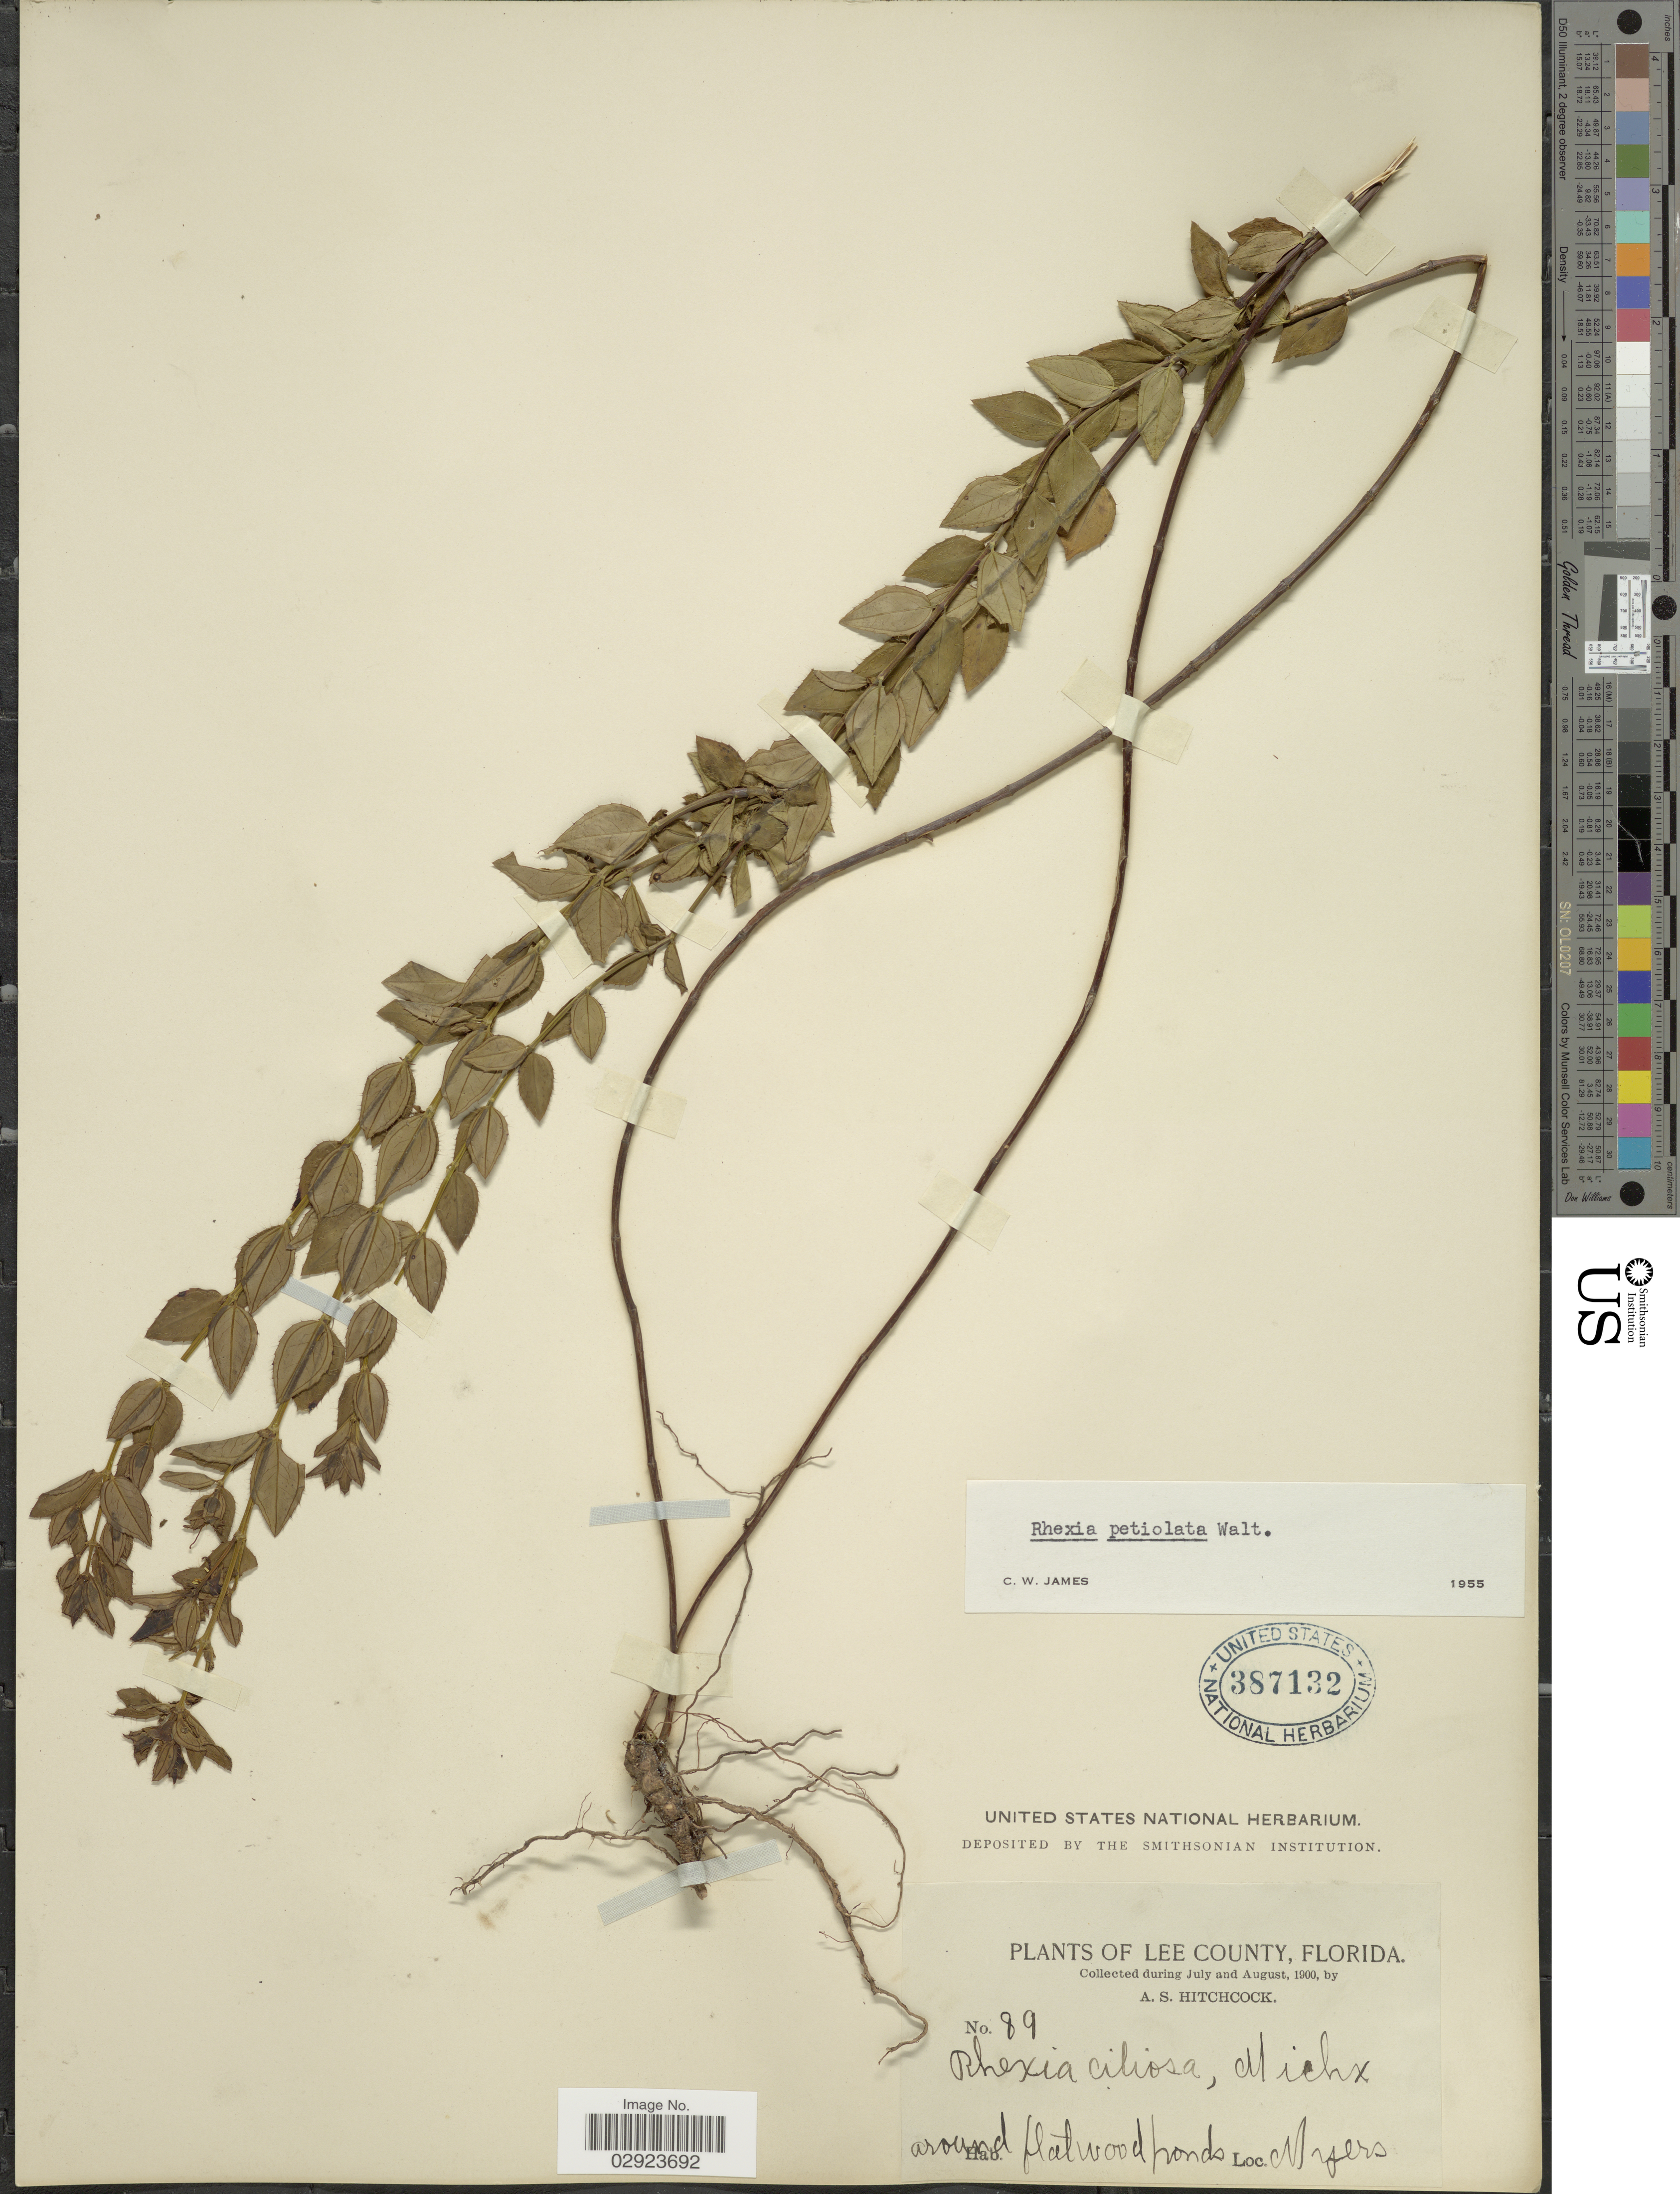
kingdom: Plantae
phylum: Tracheophyta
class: Magnoliopsida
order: Myrtales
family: Melastomataceae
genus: Rhexia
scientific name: Rhexia petiolata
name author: Walter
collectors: A. S. Hitchcock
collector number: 89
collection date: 1900-07/1900-08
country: United States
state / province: Florida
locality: Lee County. Myers.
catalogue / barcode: US 387132